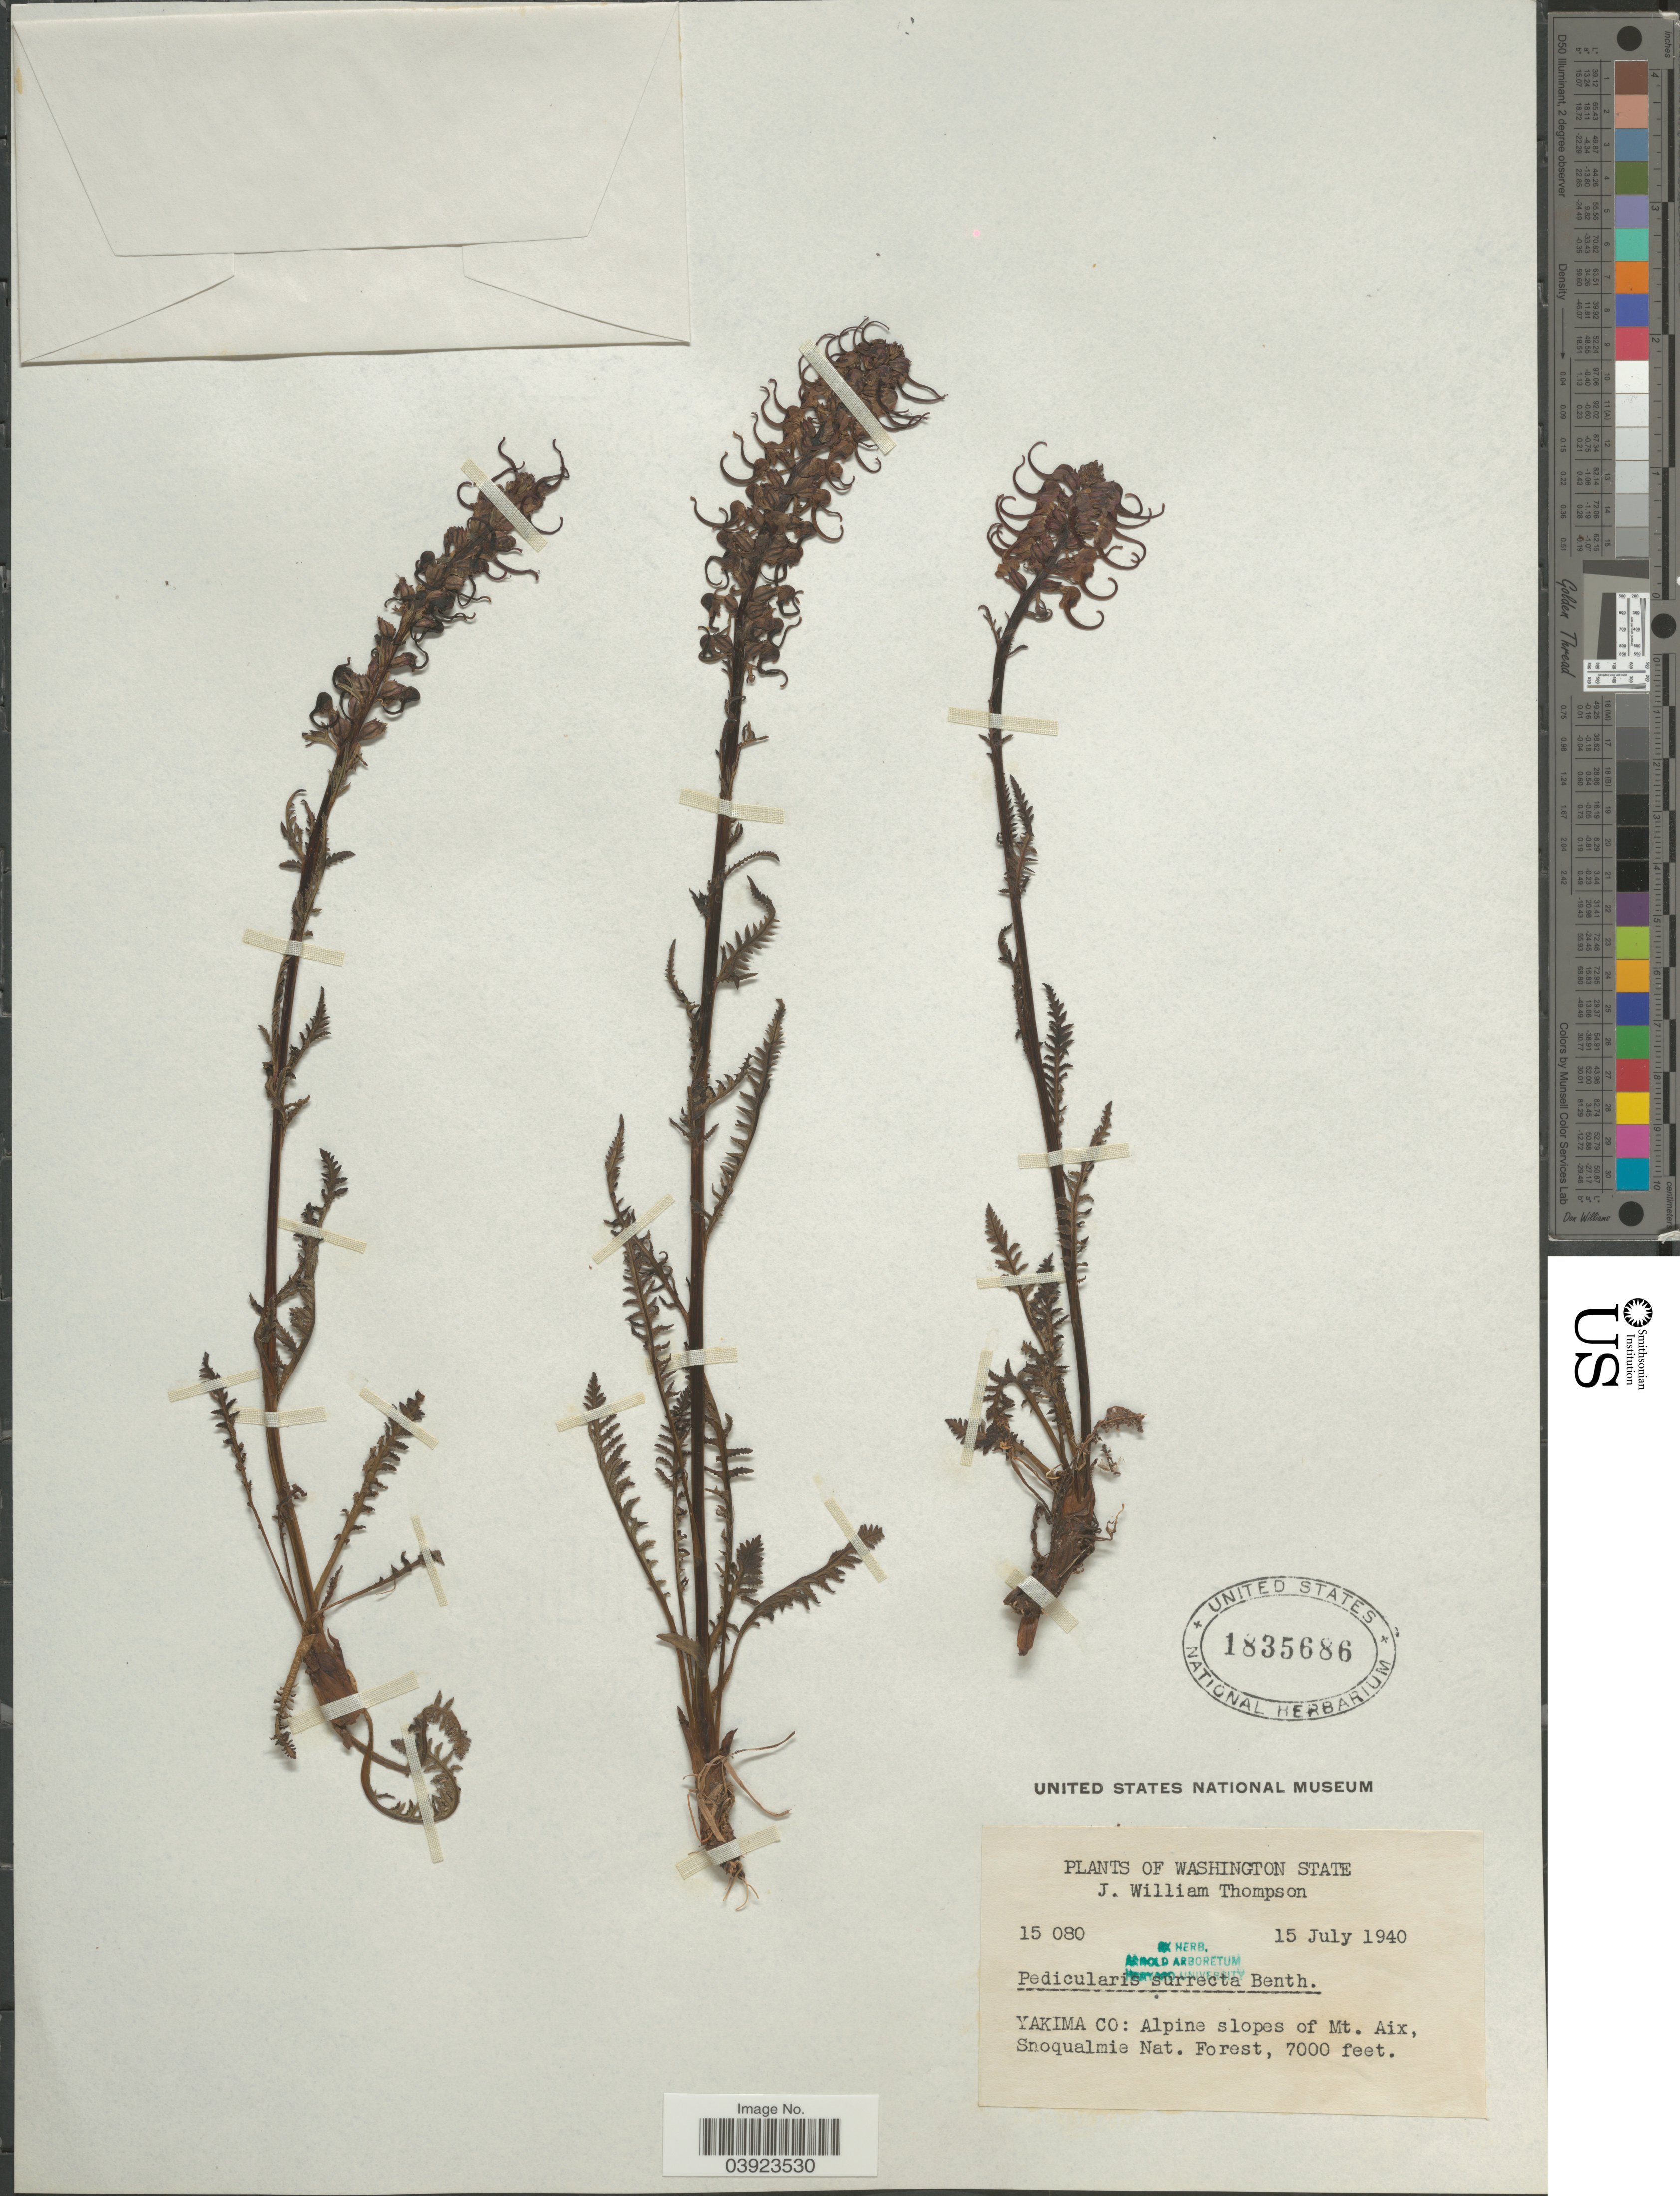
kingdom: Plantae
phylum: Tracheophyta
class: Magnoliopsida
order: Lamiales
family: Orobanchaceae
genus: Pedicularis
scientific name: Pedicularis surrecta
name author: Benth.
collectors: J. W. Thompson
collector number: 15080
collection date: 1940-07-15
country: United States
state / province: Washington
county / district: Yakima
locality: Yakima Co: Alpine slopes of Mt. Aix, Snoqualmente Nat. Forest.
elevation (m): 2134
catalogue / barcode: US 1835686